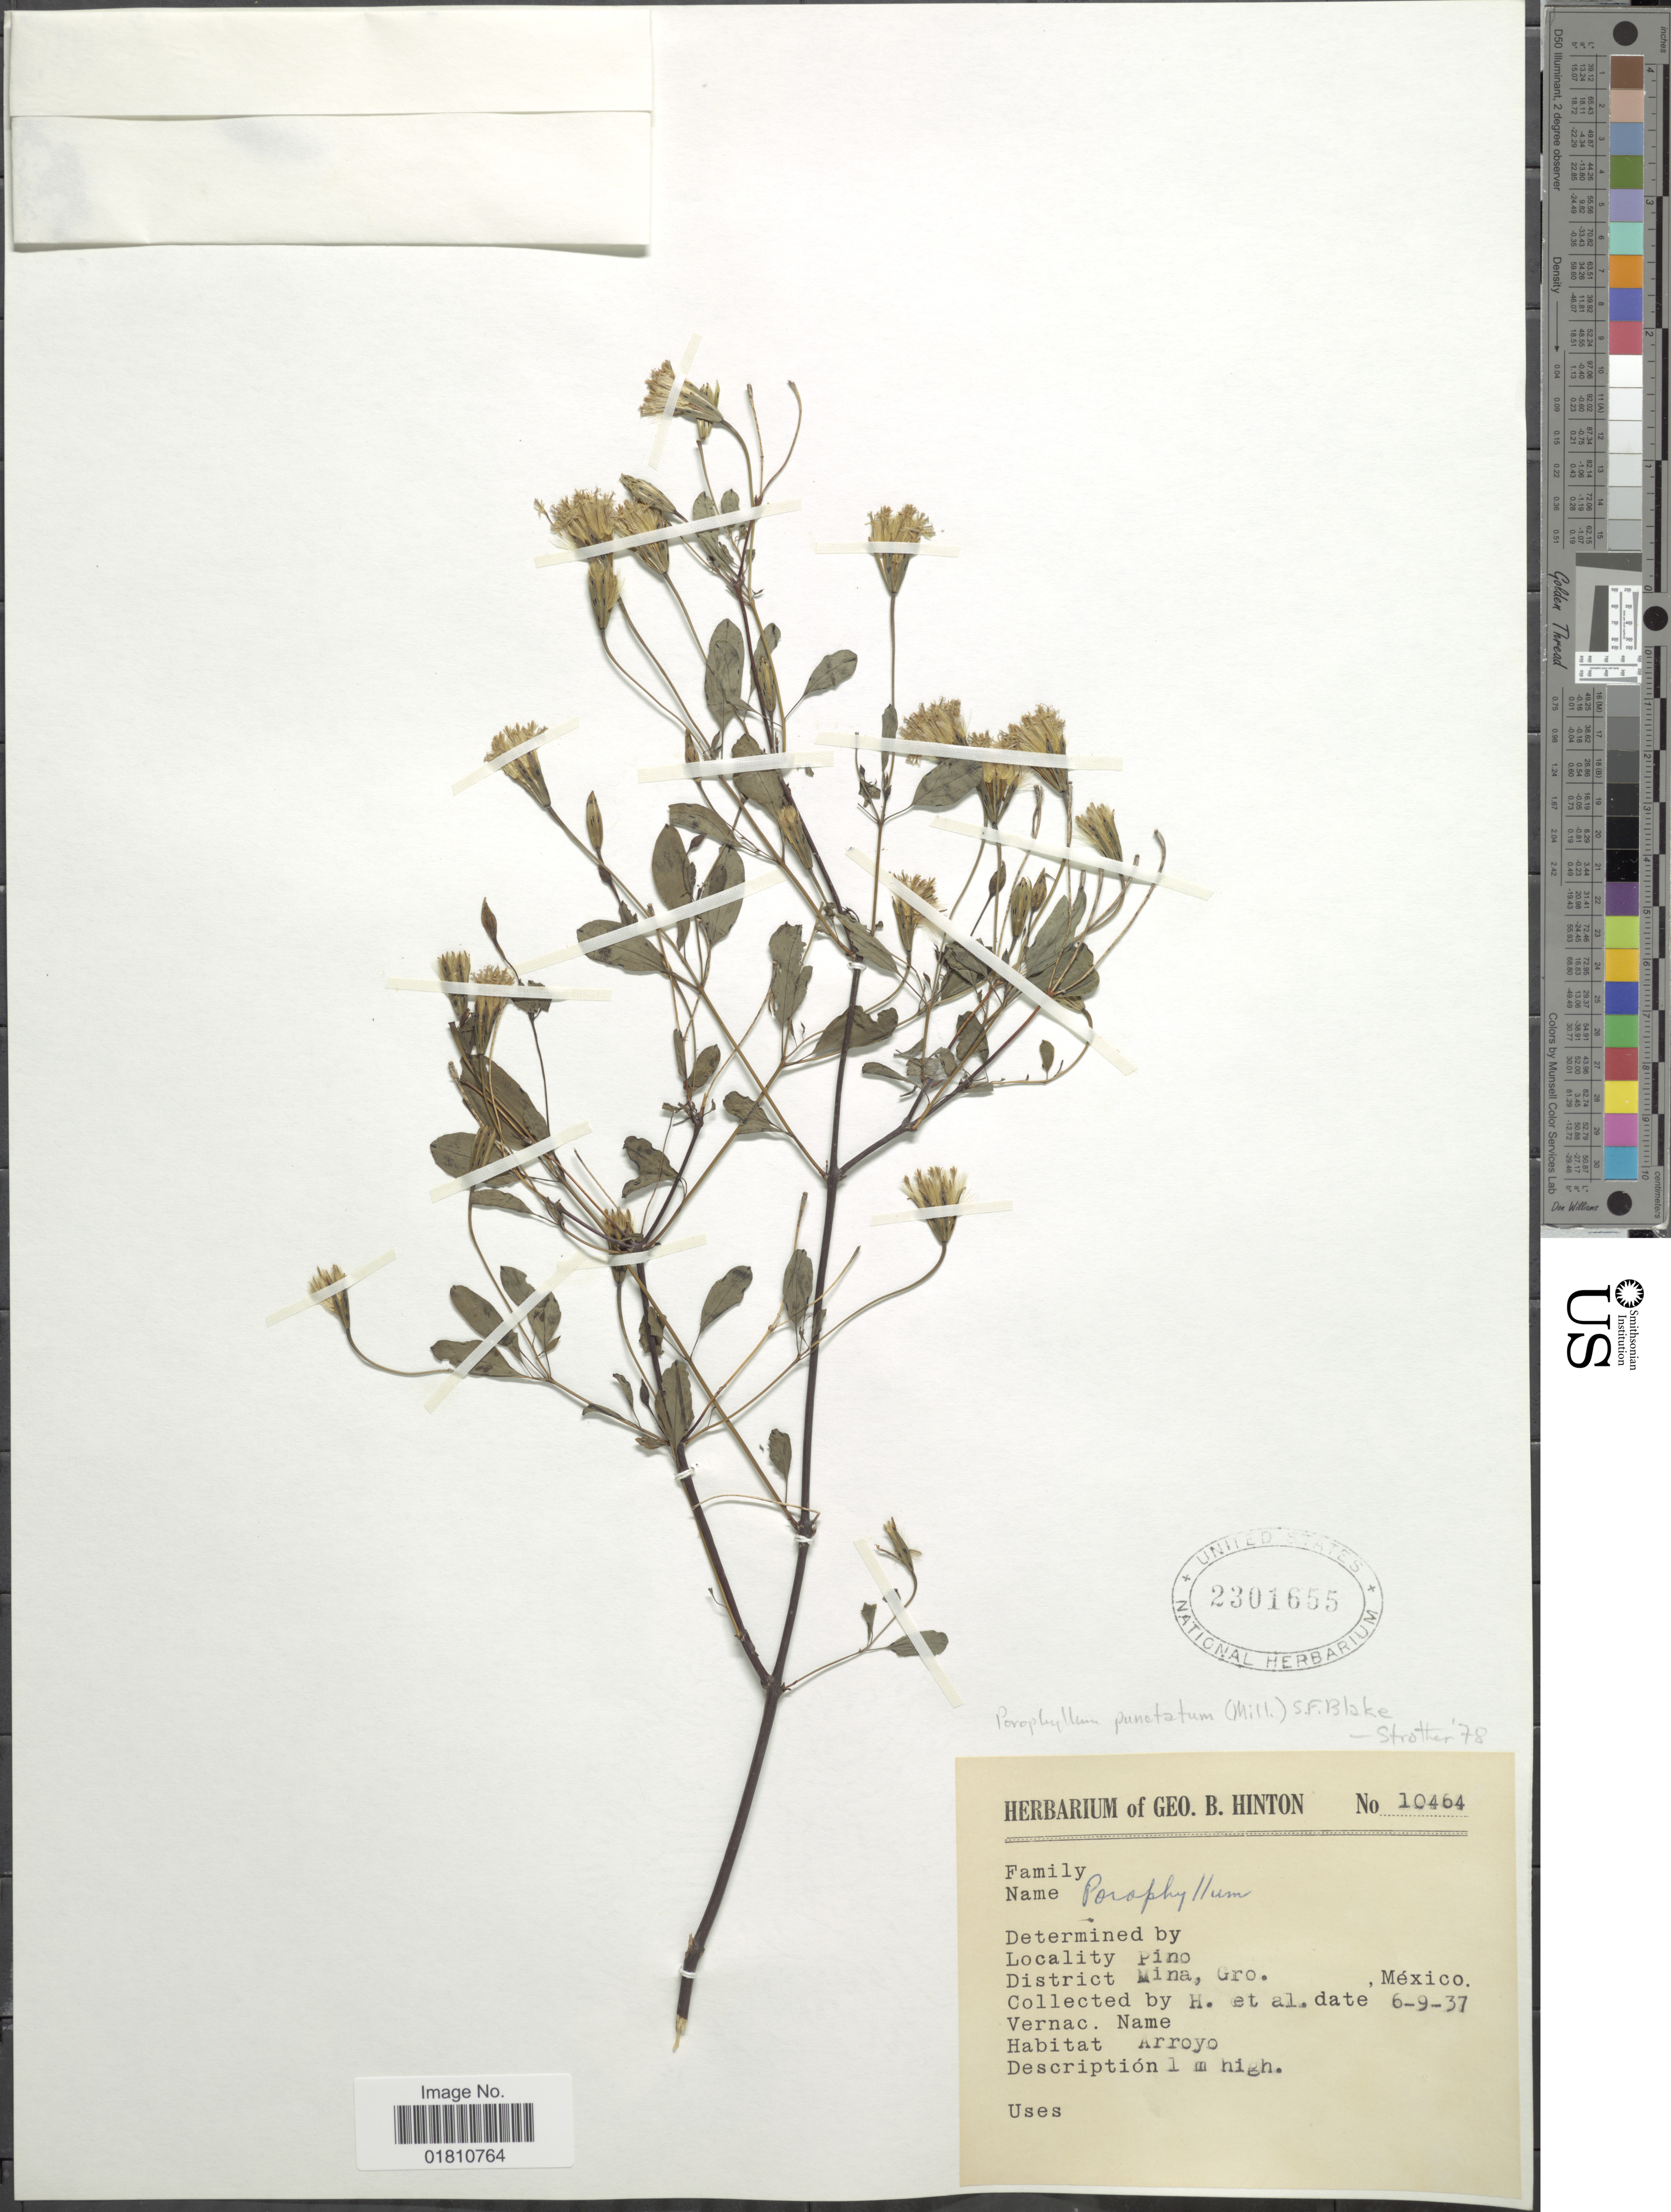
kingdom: Plantae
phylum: Tracheophyta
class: Magnoliopsida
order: Asterales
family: Asteraceae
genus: Porophyllum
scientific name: Porophyllum punctatum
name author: (Mill.) S.F. Blake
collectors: G. B. Hinton & et al.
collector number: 10464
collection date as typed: Transcribed d/m/y: 9/6/37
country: Mexico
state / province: Guerrero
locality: Pino, District Mina, arroyo.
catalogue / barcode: US 2301655